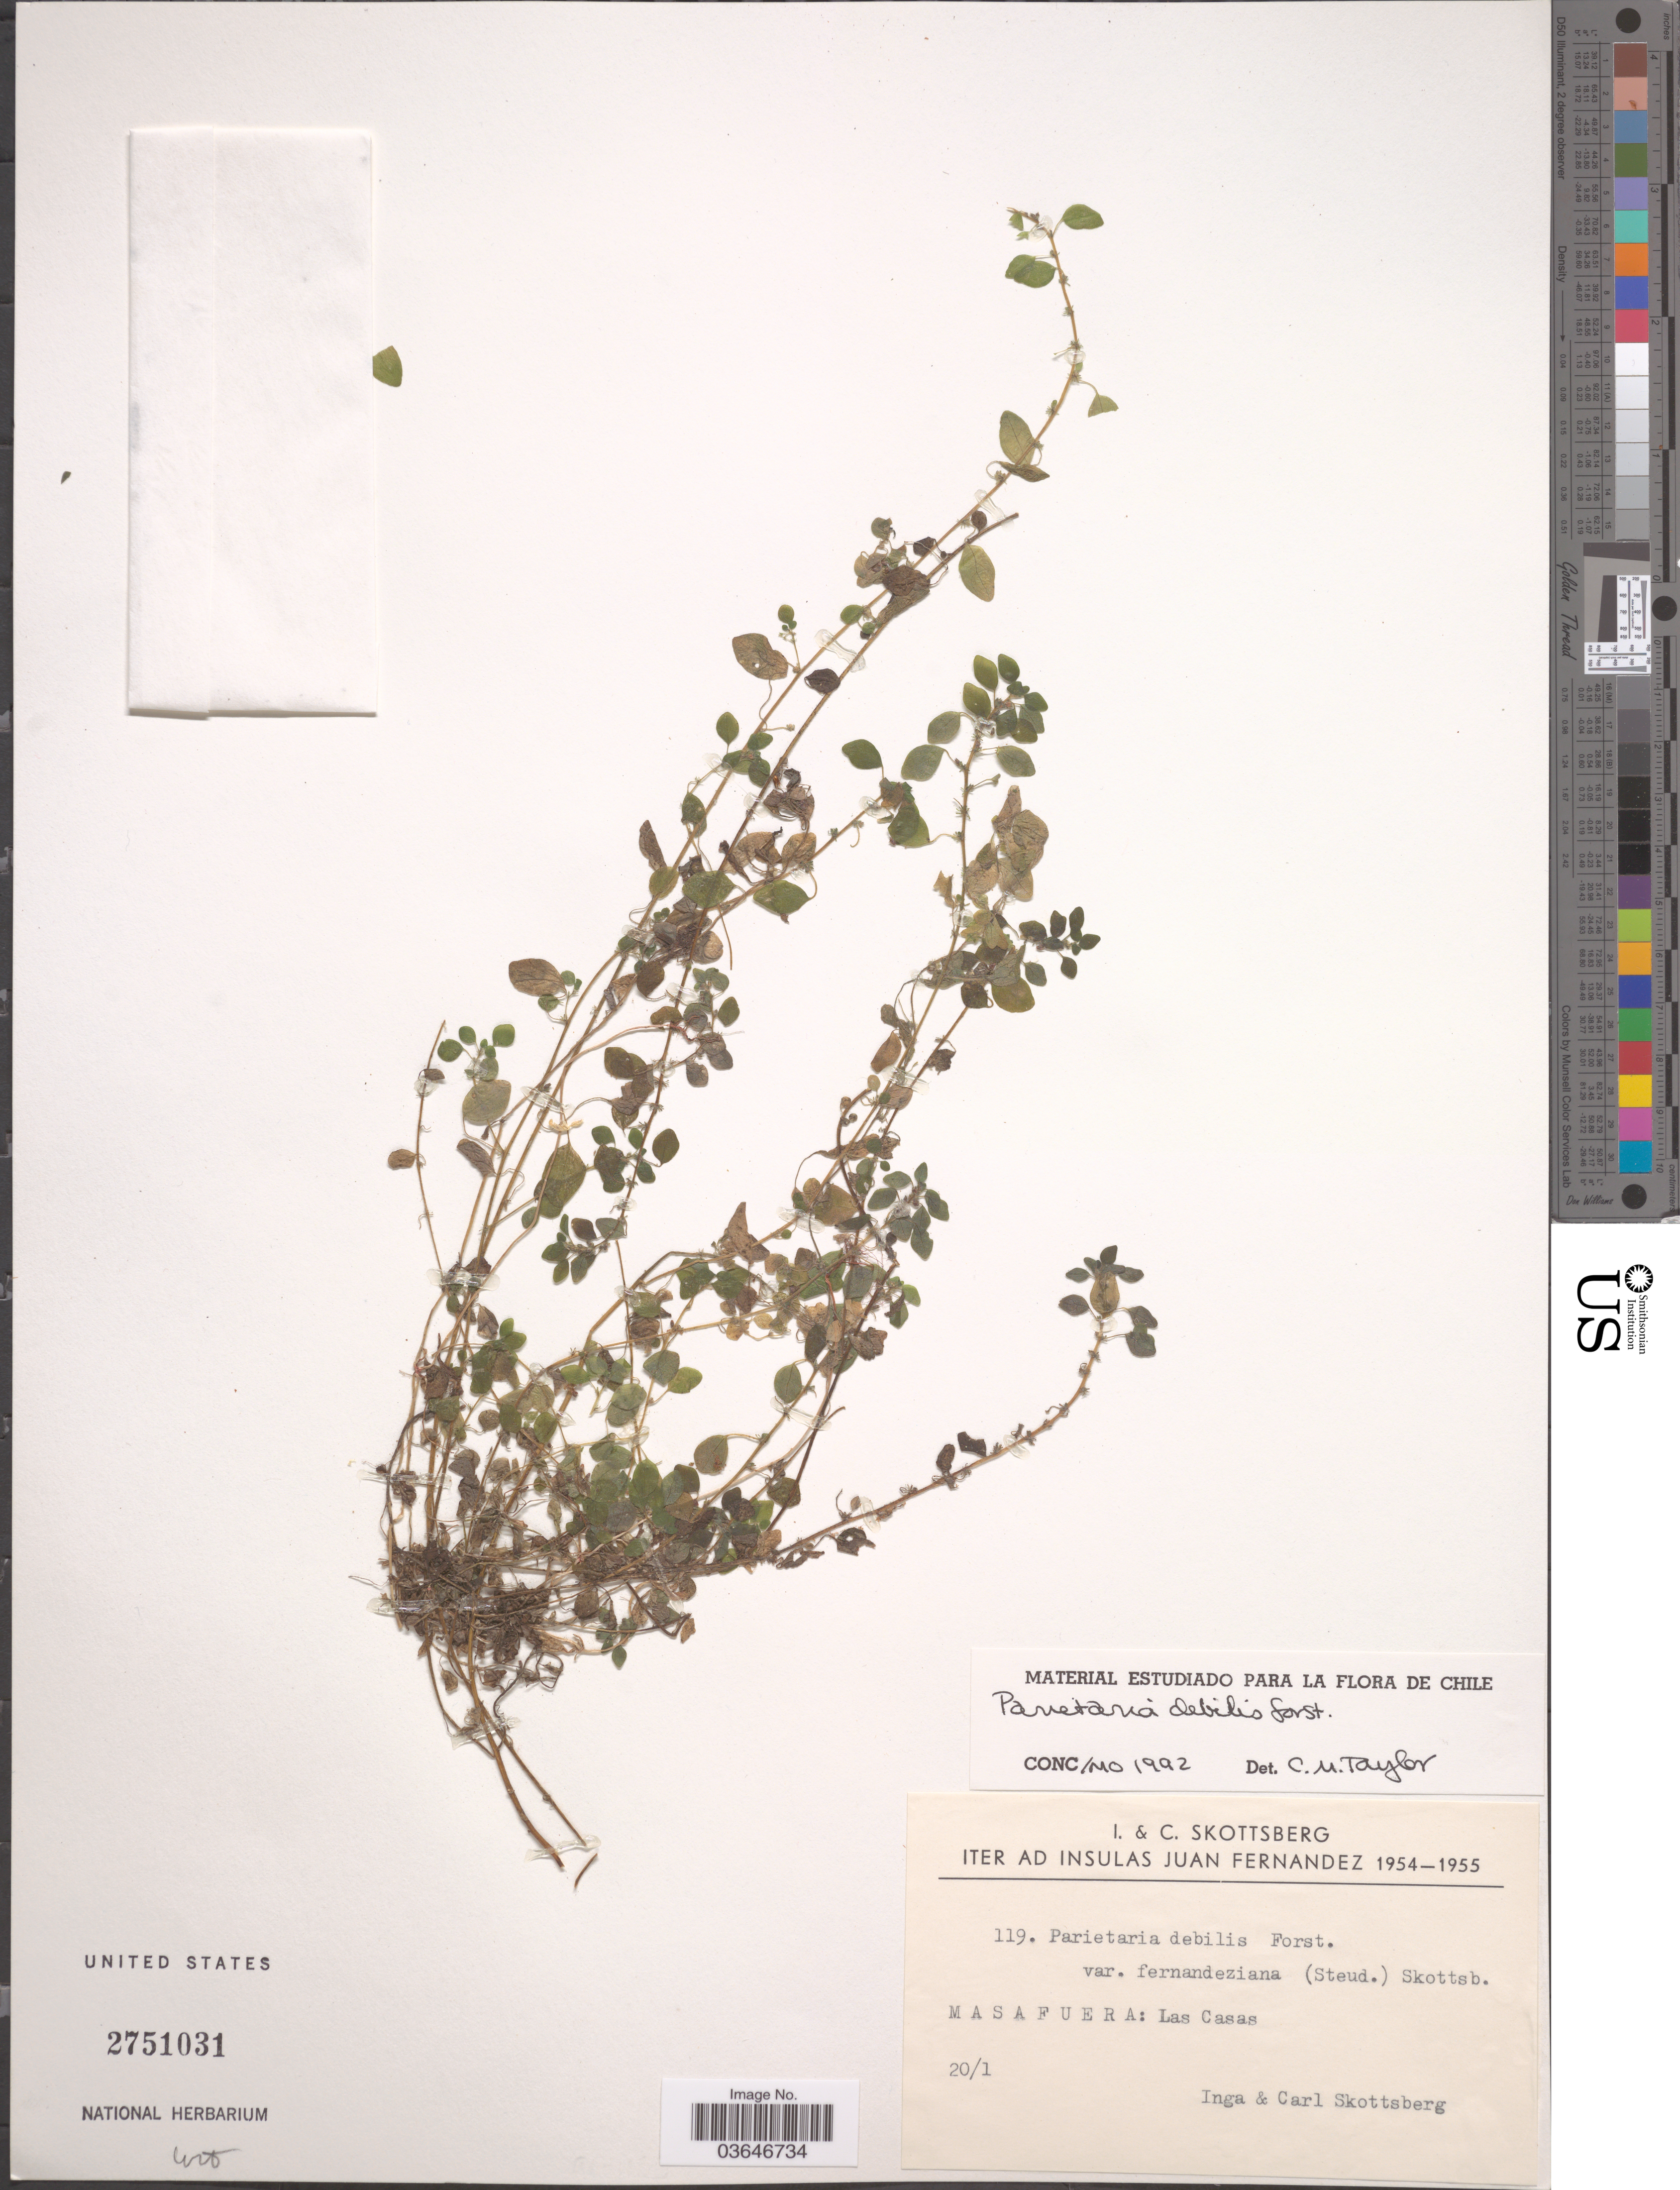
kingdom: Plantae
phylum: Tracheophyta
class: Magnoliopsida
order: Rosales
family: Urticaceae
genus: Parietaria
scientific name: Parietaria debilis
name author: G. Forst.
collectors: I. Skottsberg & C. Skottsberg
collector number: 119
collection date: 1954-01-20/1955-01-20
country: Chile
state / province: Valparaíso (V)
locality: Iter ad Insulas Juan Fernandez. Masafuera: Las Casas.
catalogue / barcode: US 2751031